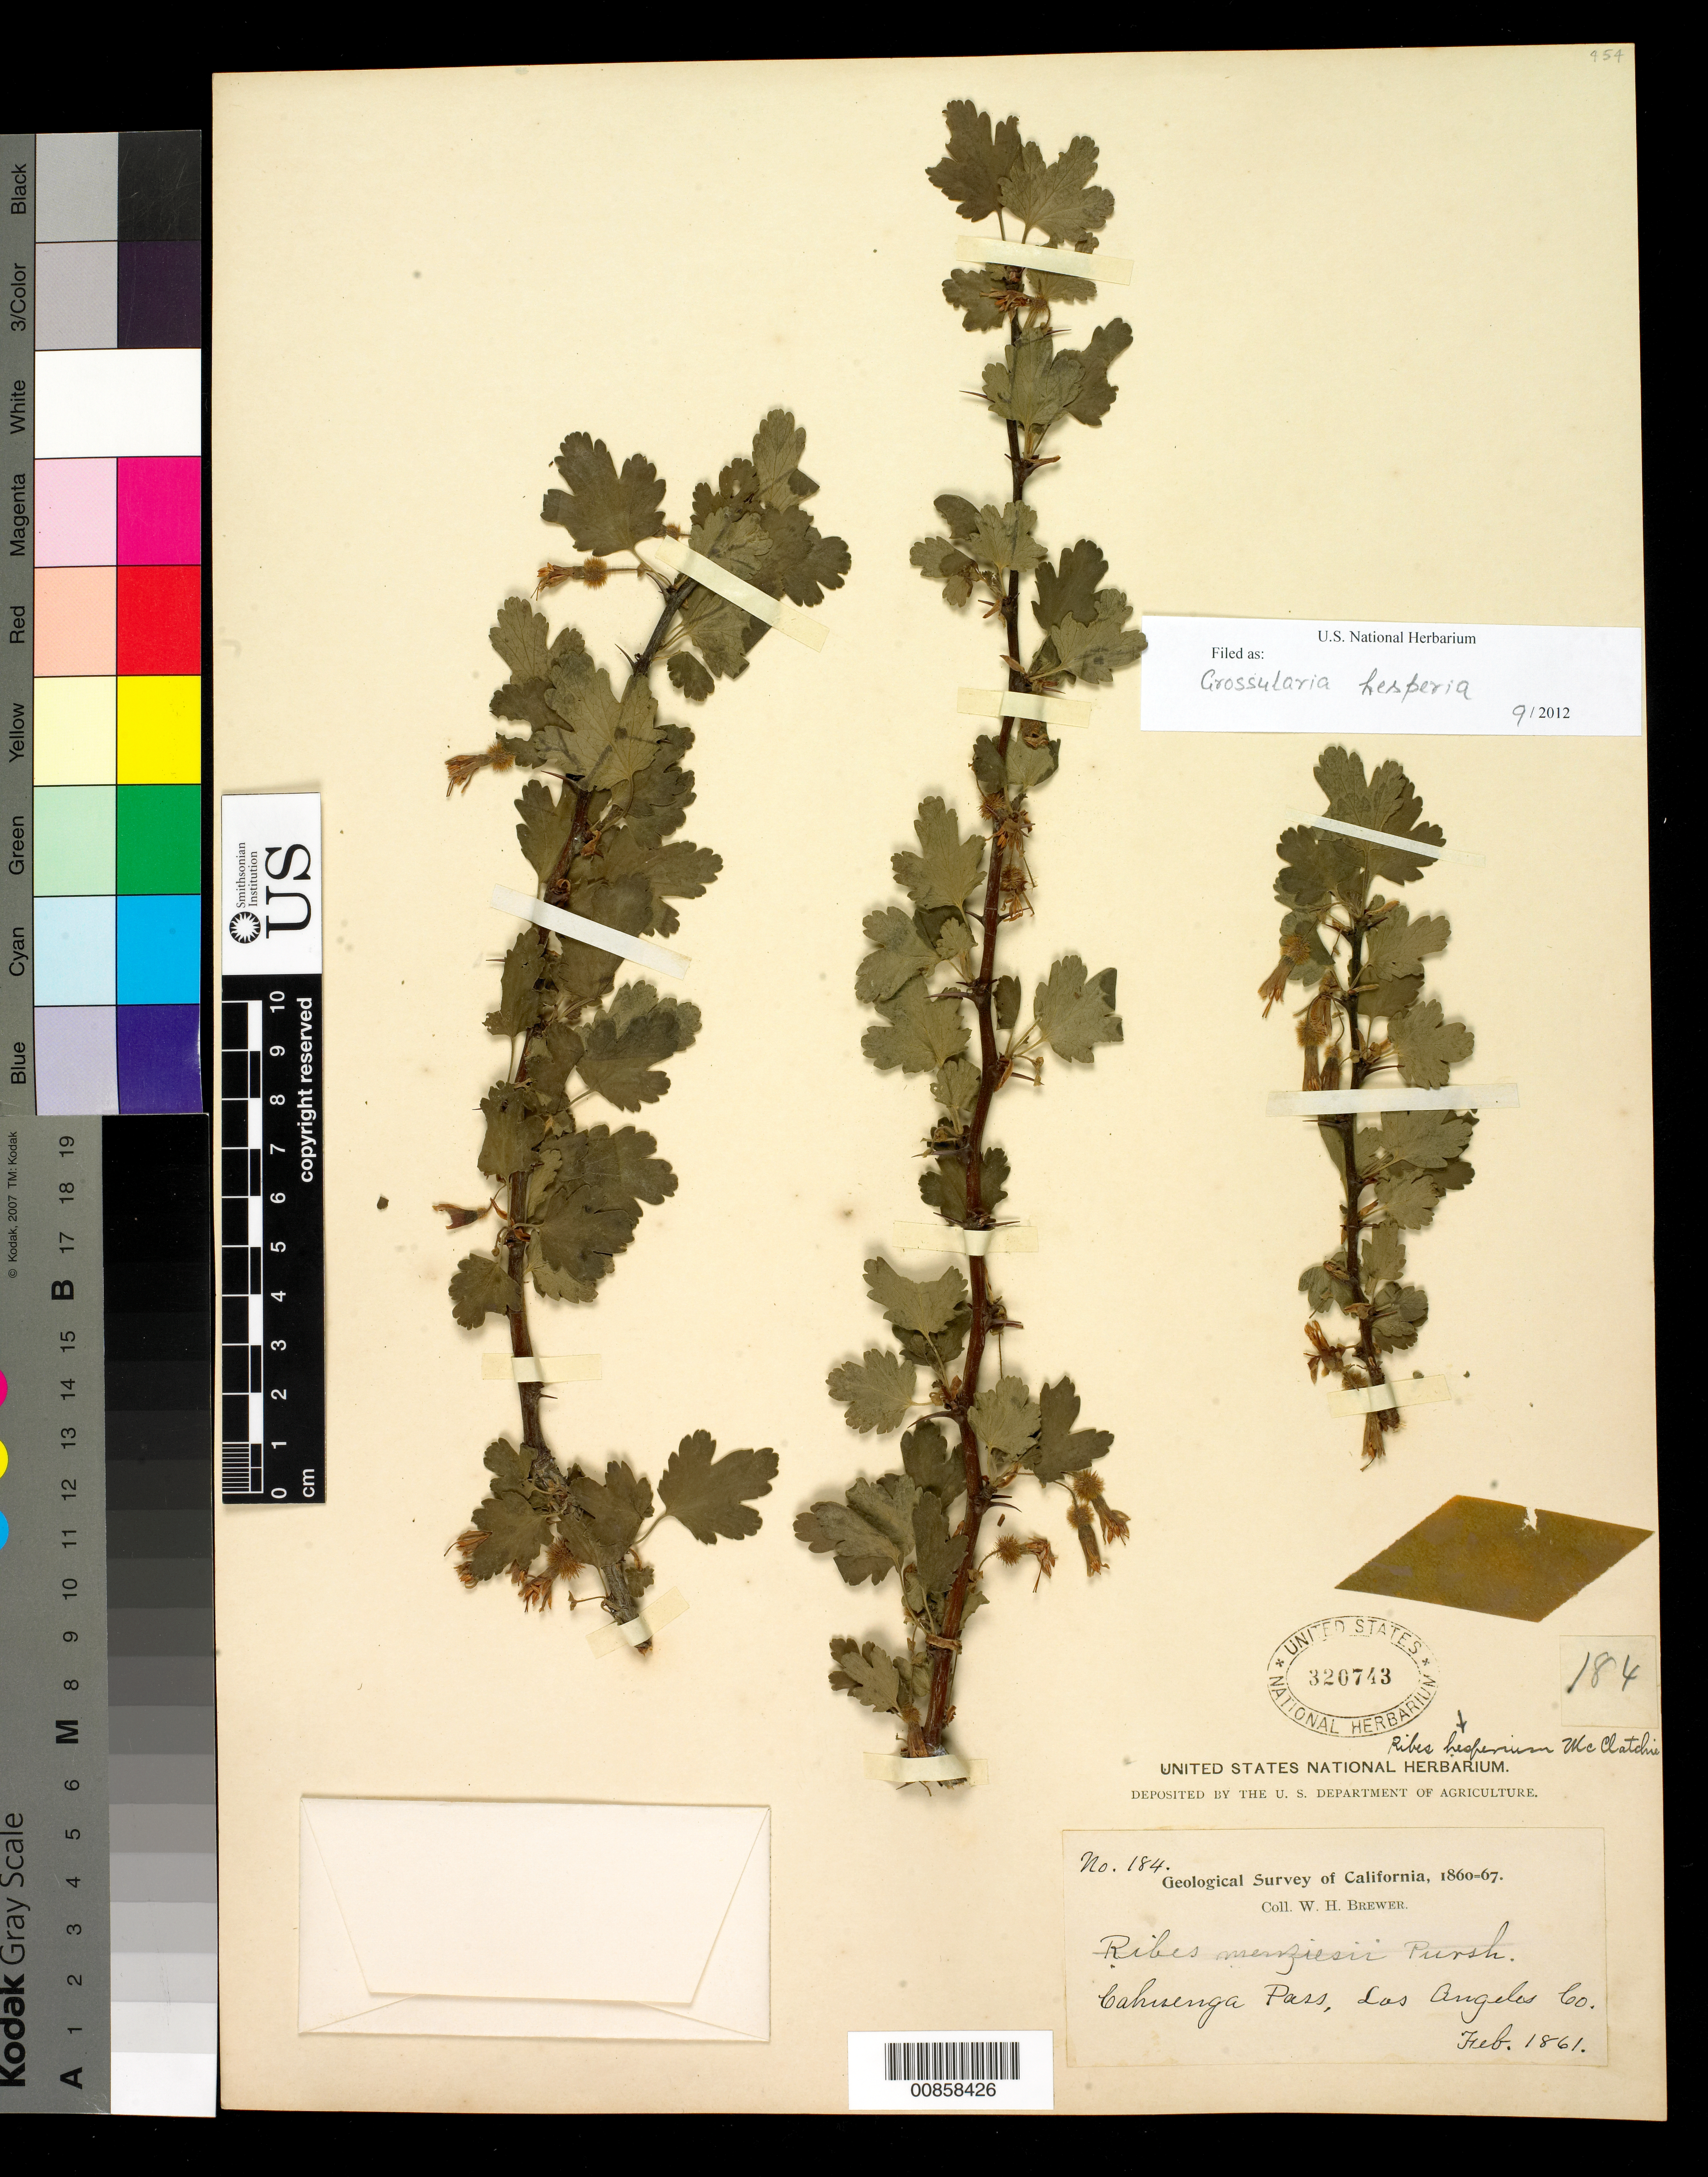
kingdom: Plantae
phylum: Tracheophyta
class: Magnoliopsida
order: Saxifragales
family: Grossulariaceae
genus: Ribes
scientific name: Ribes californicum var. hesperium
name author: (McClatchie) Jeps.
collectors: W. H. Brewer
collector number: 184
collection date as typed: Feb 1861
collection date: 1861-02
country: United States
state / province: California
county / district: Los Angeles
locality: Cahuenga Pass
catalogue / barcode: US 320743